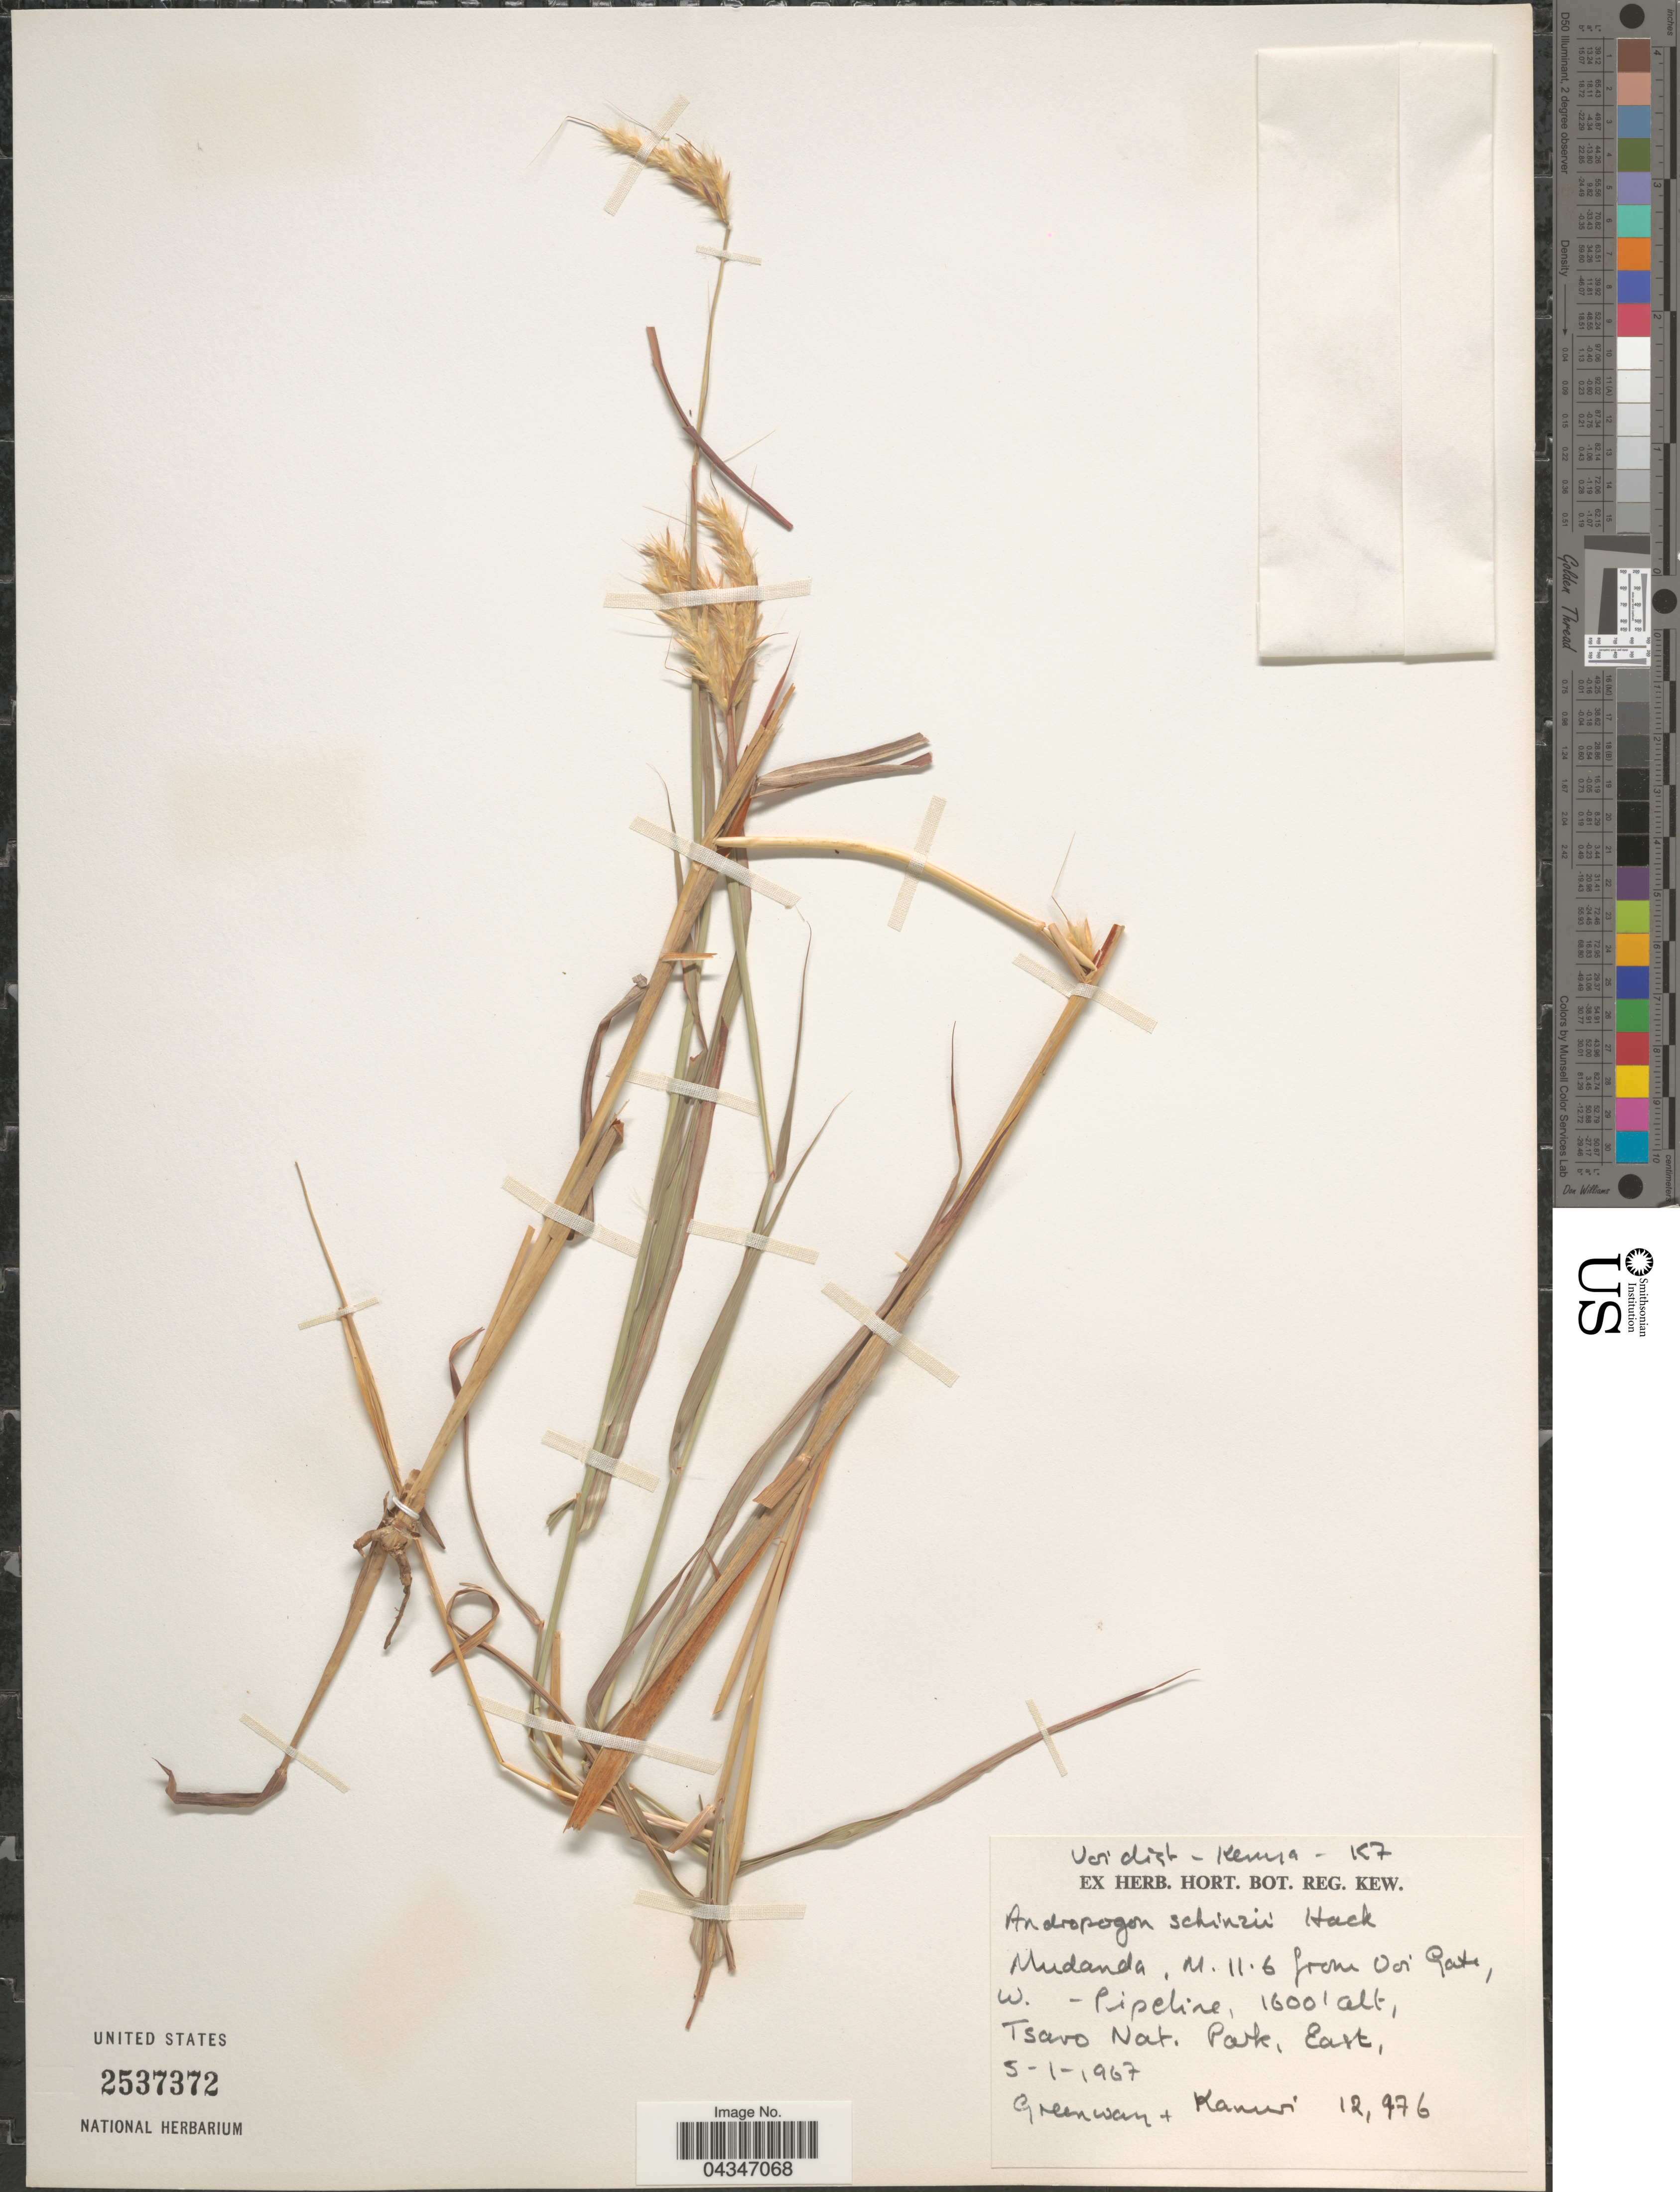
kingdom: Plantae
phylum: Tracheophyta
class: Liliopsida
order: Poales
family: Poaceae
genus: Andropogon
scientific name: Andropogon chinensis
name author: (Nees) Merr.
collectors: Greenway & -. Kanuri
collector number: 12976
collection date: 1967-01-05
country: Kenya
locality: Voi dist - K7. Mudanda, M. 11.6 from Voi Gate, W. - Pipeline. Tsavo Nat. Park, East.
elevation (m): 488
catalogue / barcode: US 2537372